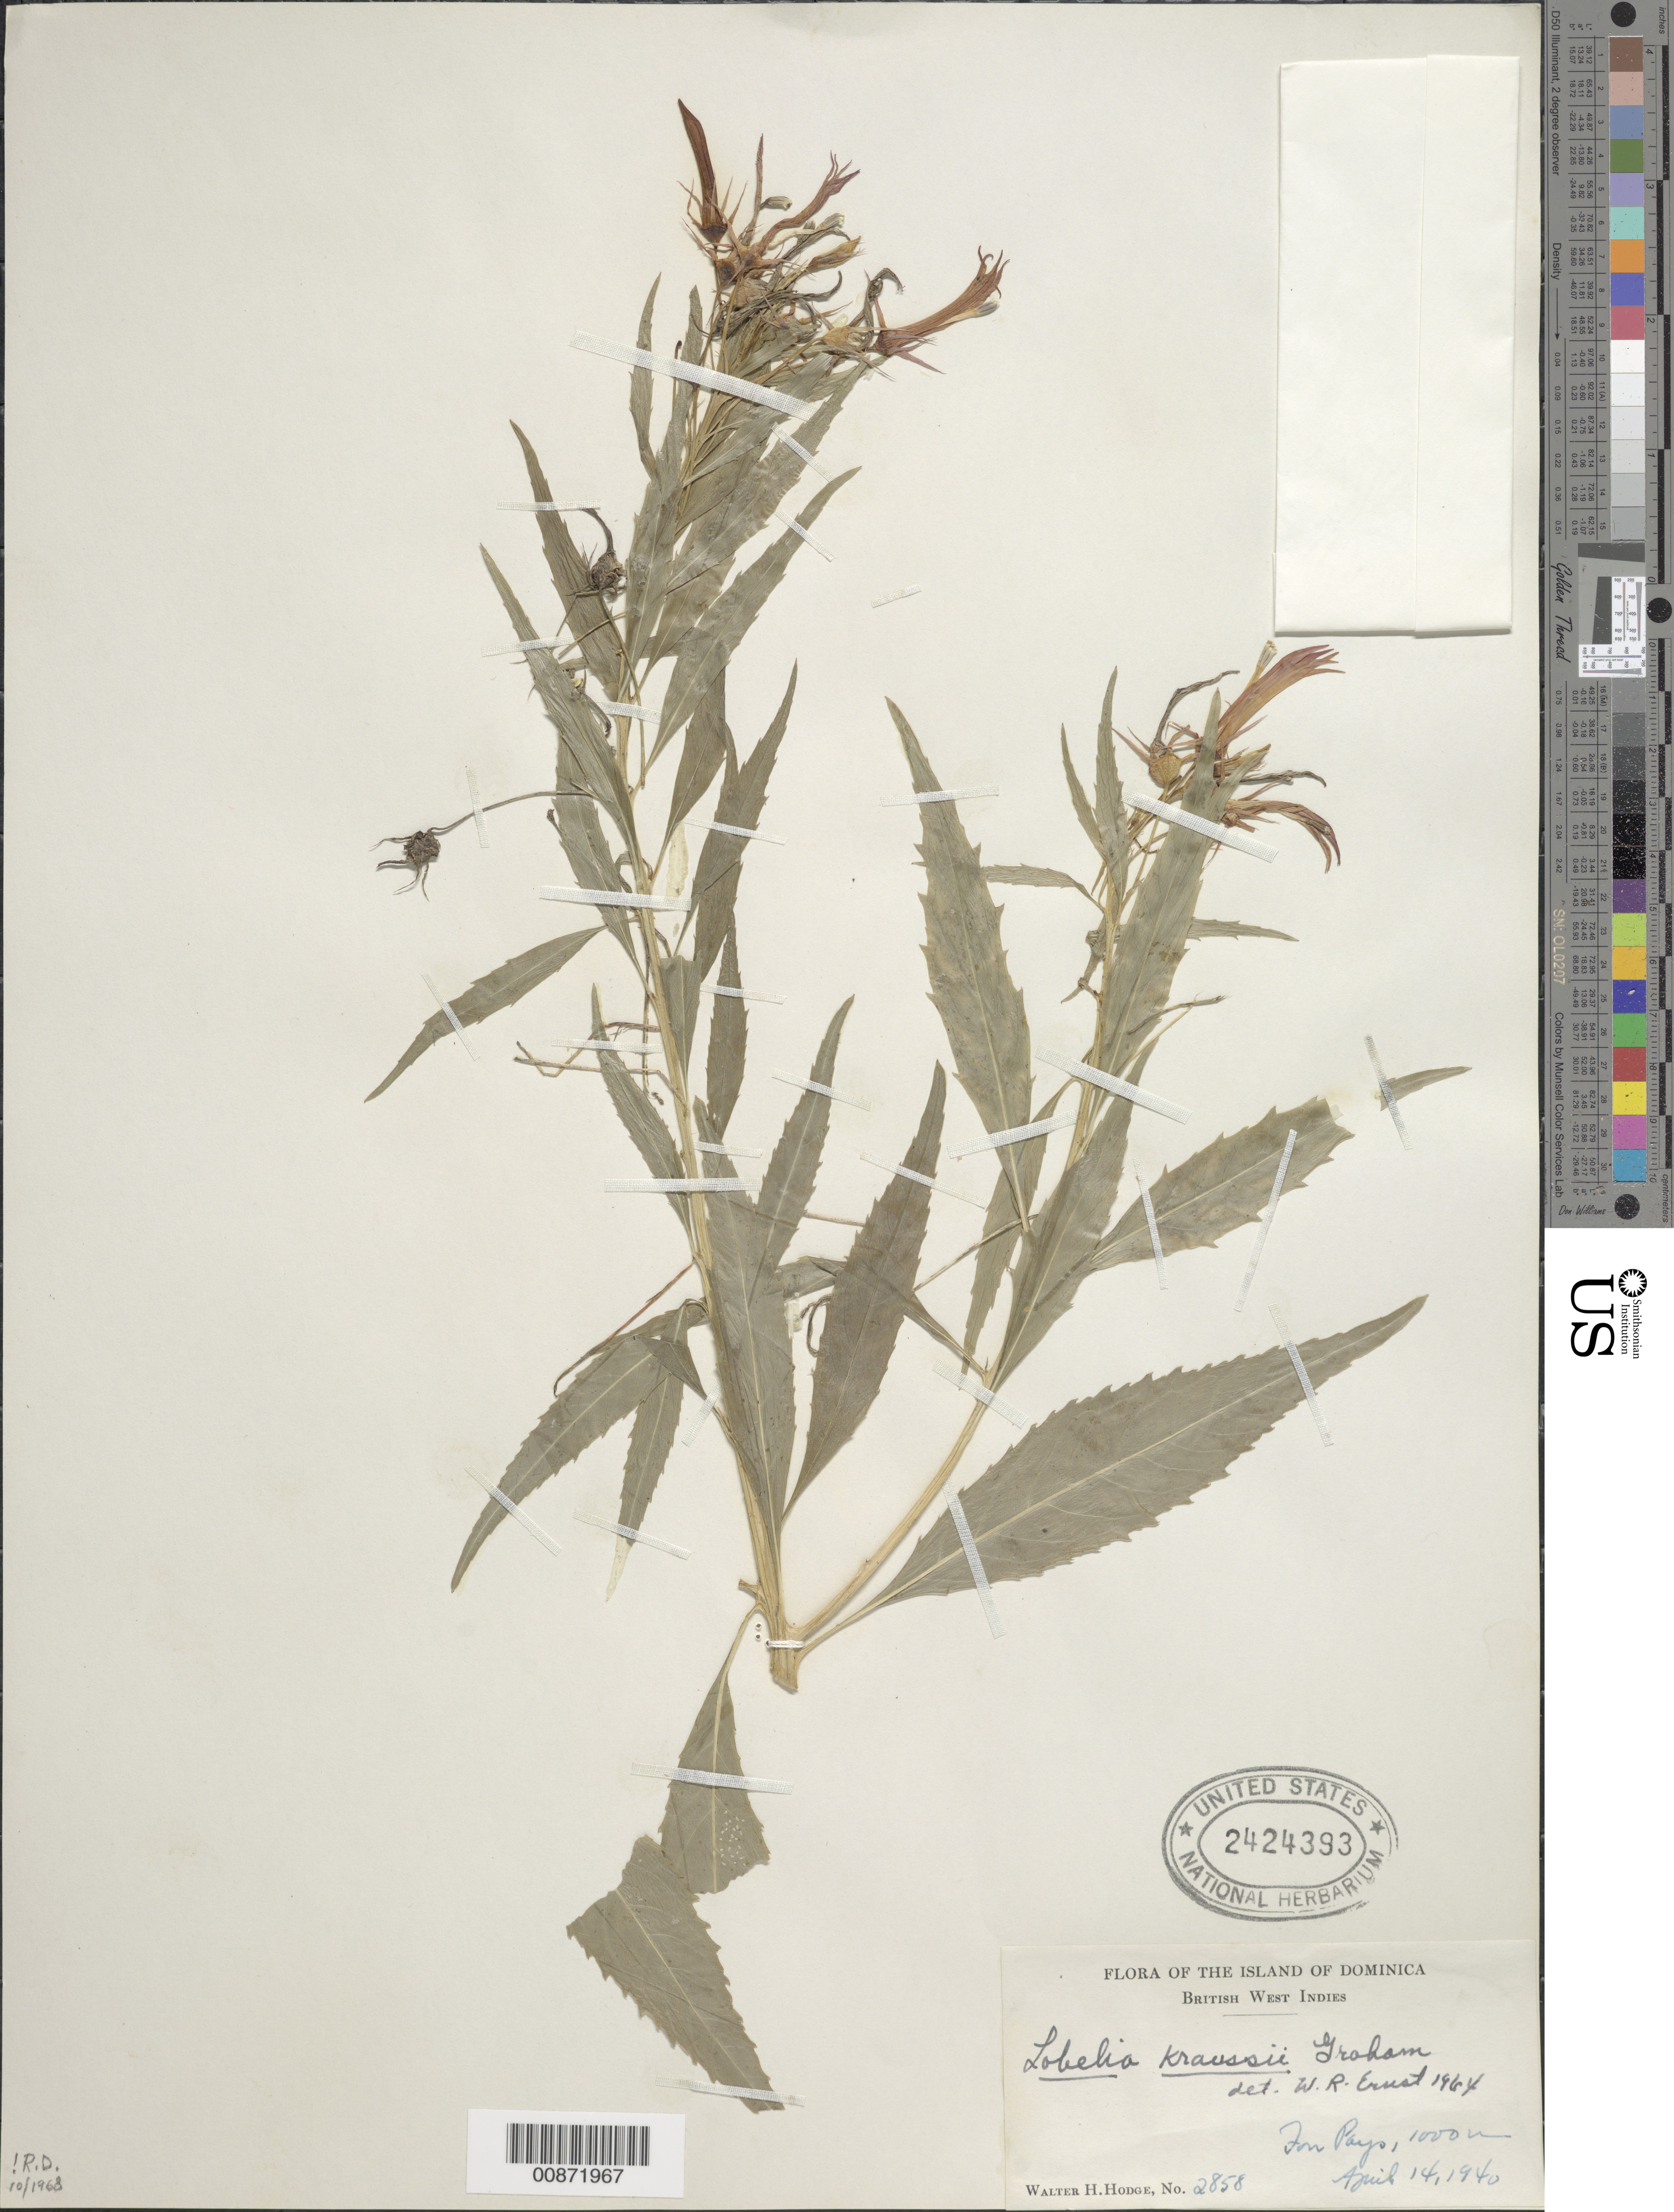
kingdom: Plantae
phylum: Tracheophyta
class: Magnoliopsida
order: Asterales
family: Campanulaceae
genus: Lobelia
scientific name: Lobelia kraussii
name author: Graham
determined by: Ernst, W. R., (US), NMNH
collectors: W. Hodge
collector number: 2858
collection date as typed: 14 Apr 1940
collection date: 1940-04-14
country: Dominica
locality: Fon (sp?) Pays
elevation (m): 1000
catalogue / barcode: US 2424393